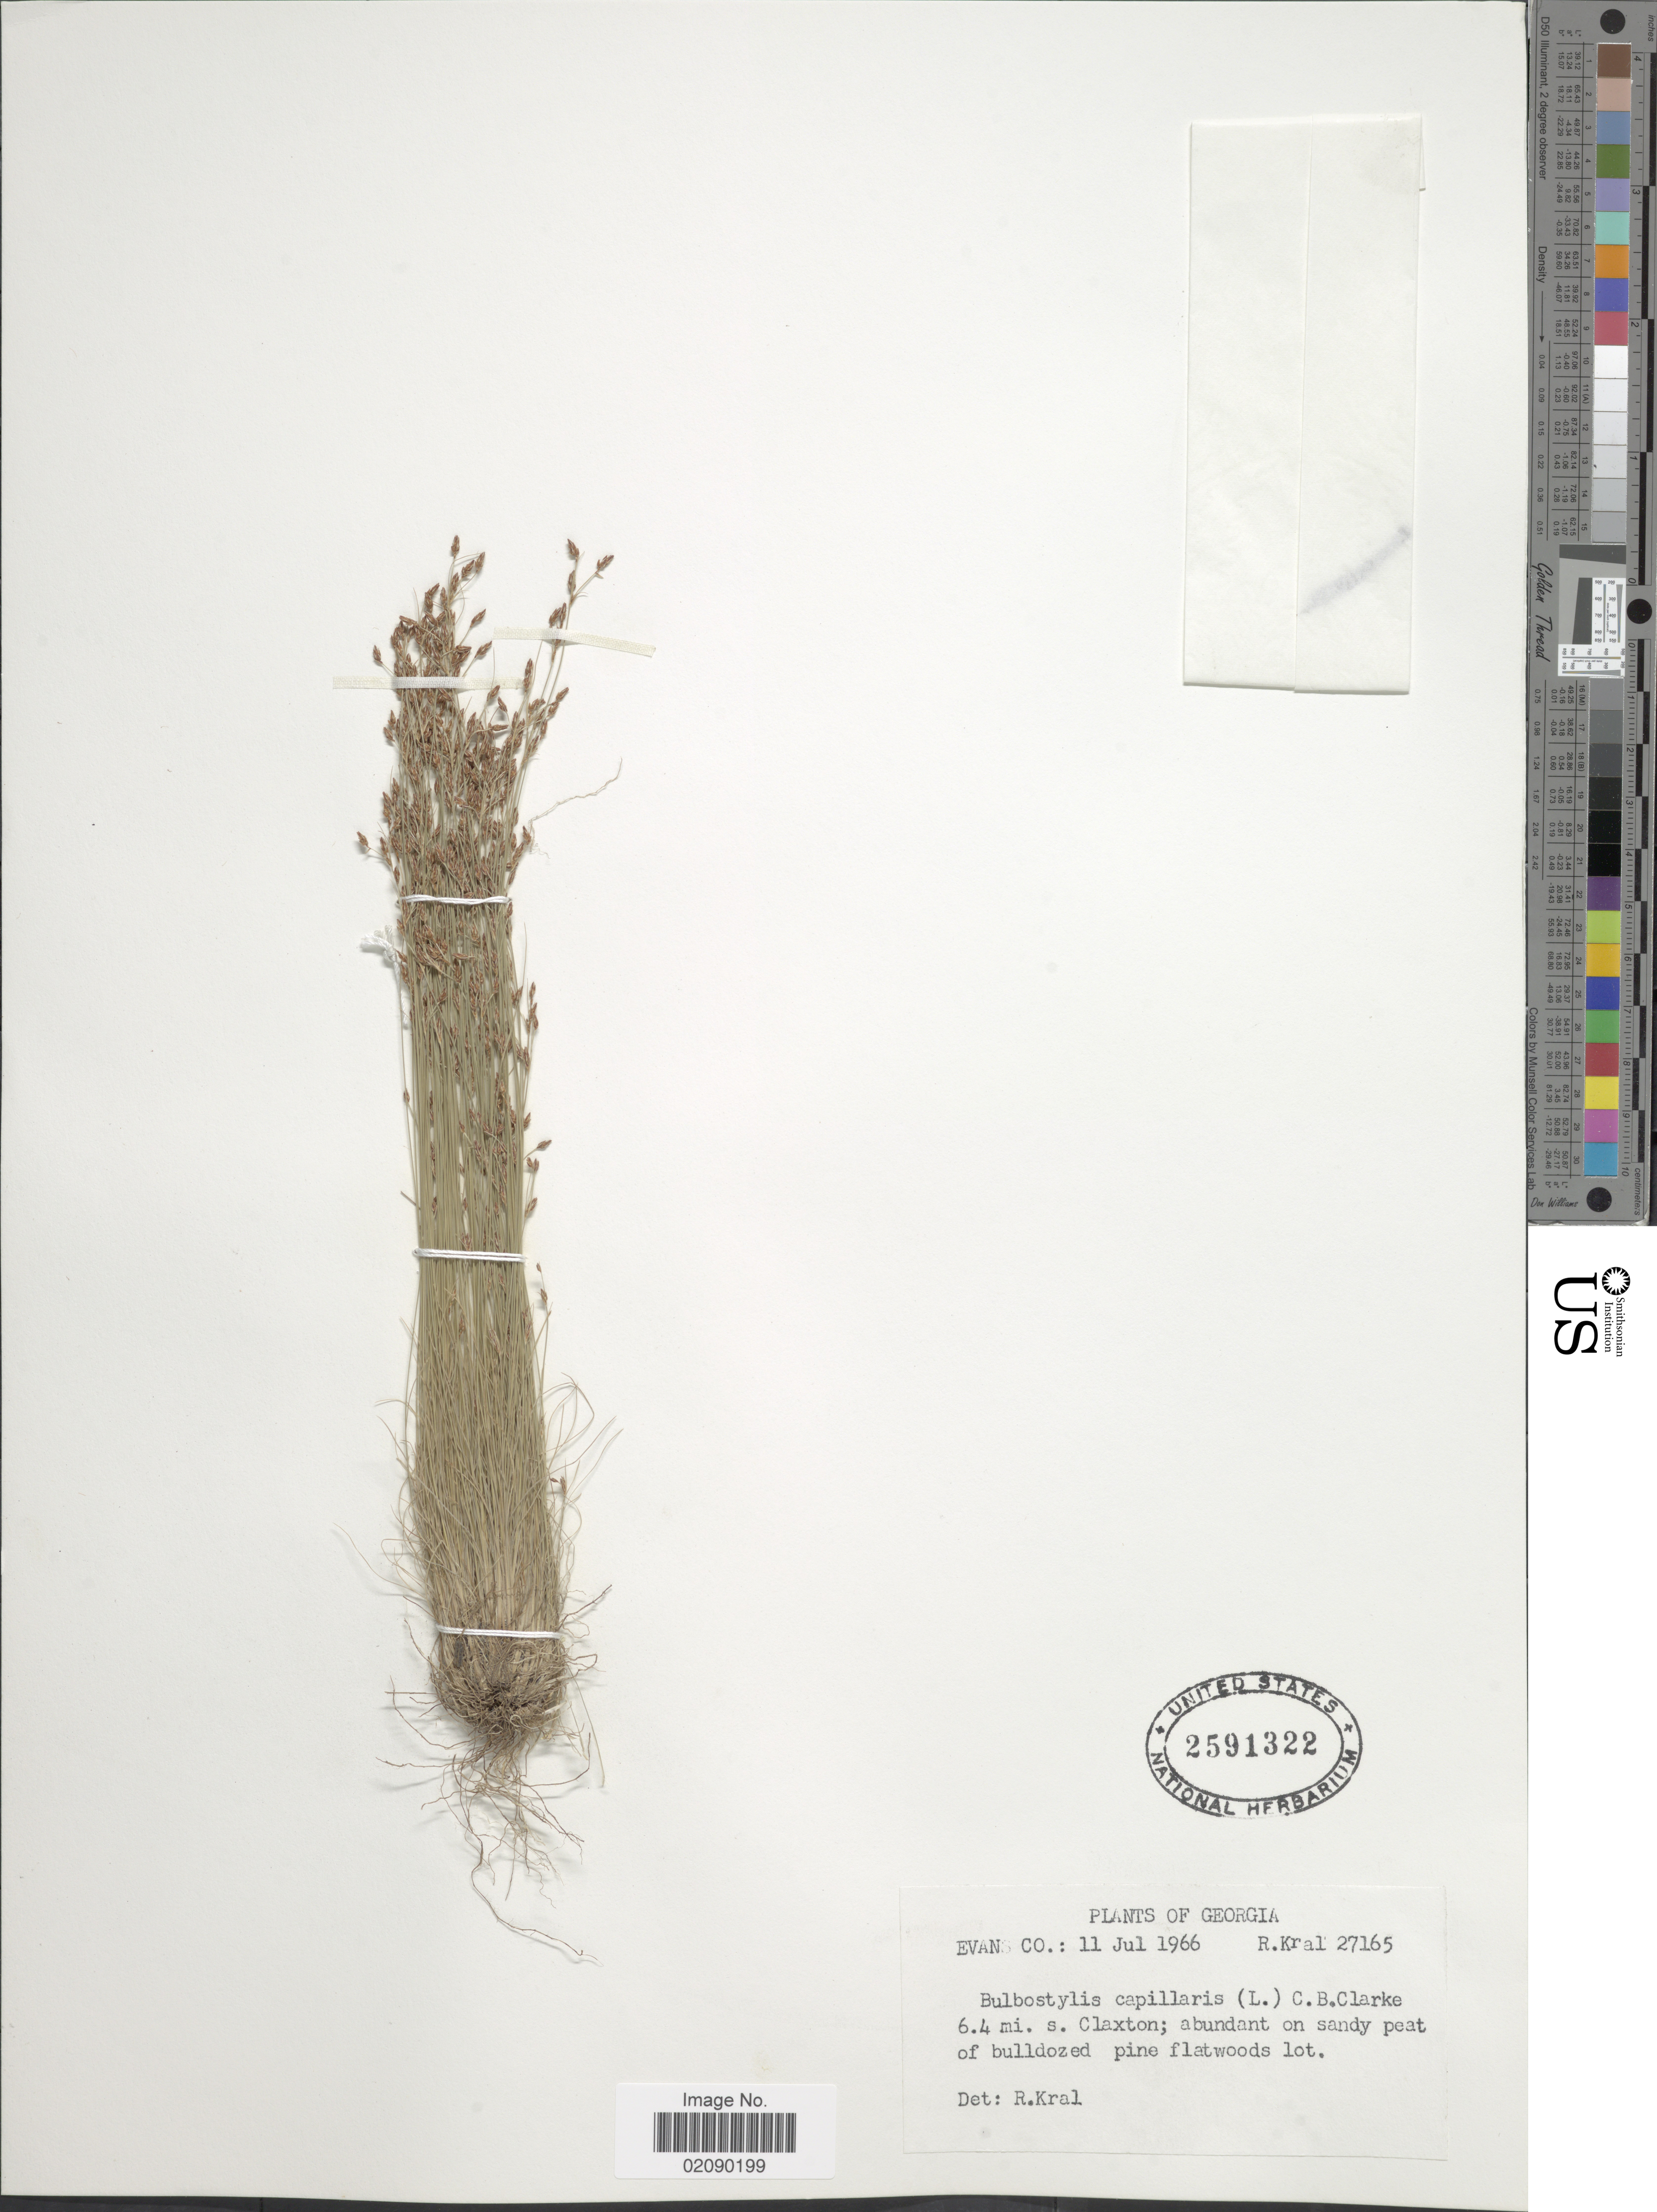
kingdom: Plantae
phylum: Tracheophyta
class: Liliopsida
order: Poales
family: Cyperaceae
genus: Bulbostylis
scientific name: Bulbostylis capillaris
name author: (L.) Kunth ex C.B. Clarke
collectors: R. Kral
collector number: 27165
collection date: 1966-07-11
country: United States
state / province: Georgia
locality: Evans Co. 6.4 mi. s. Claxton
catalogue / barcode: US 2591322